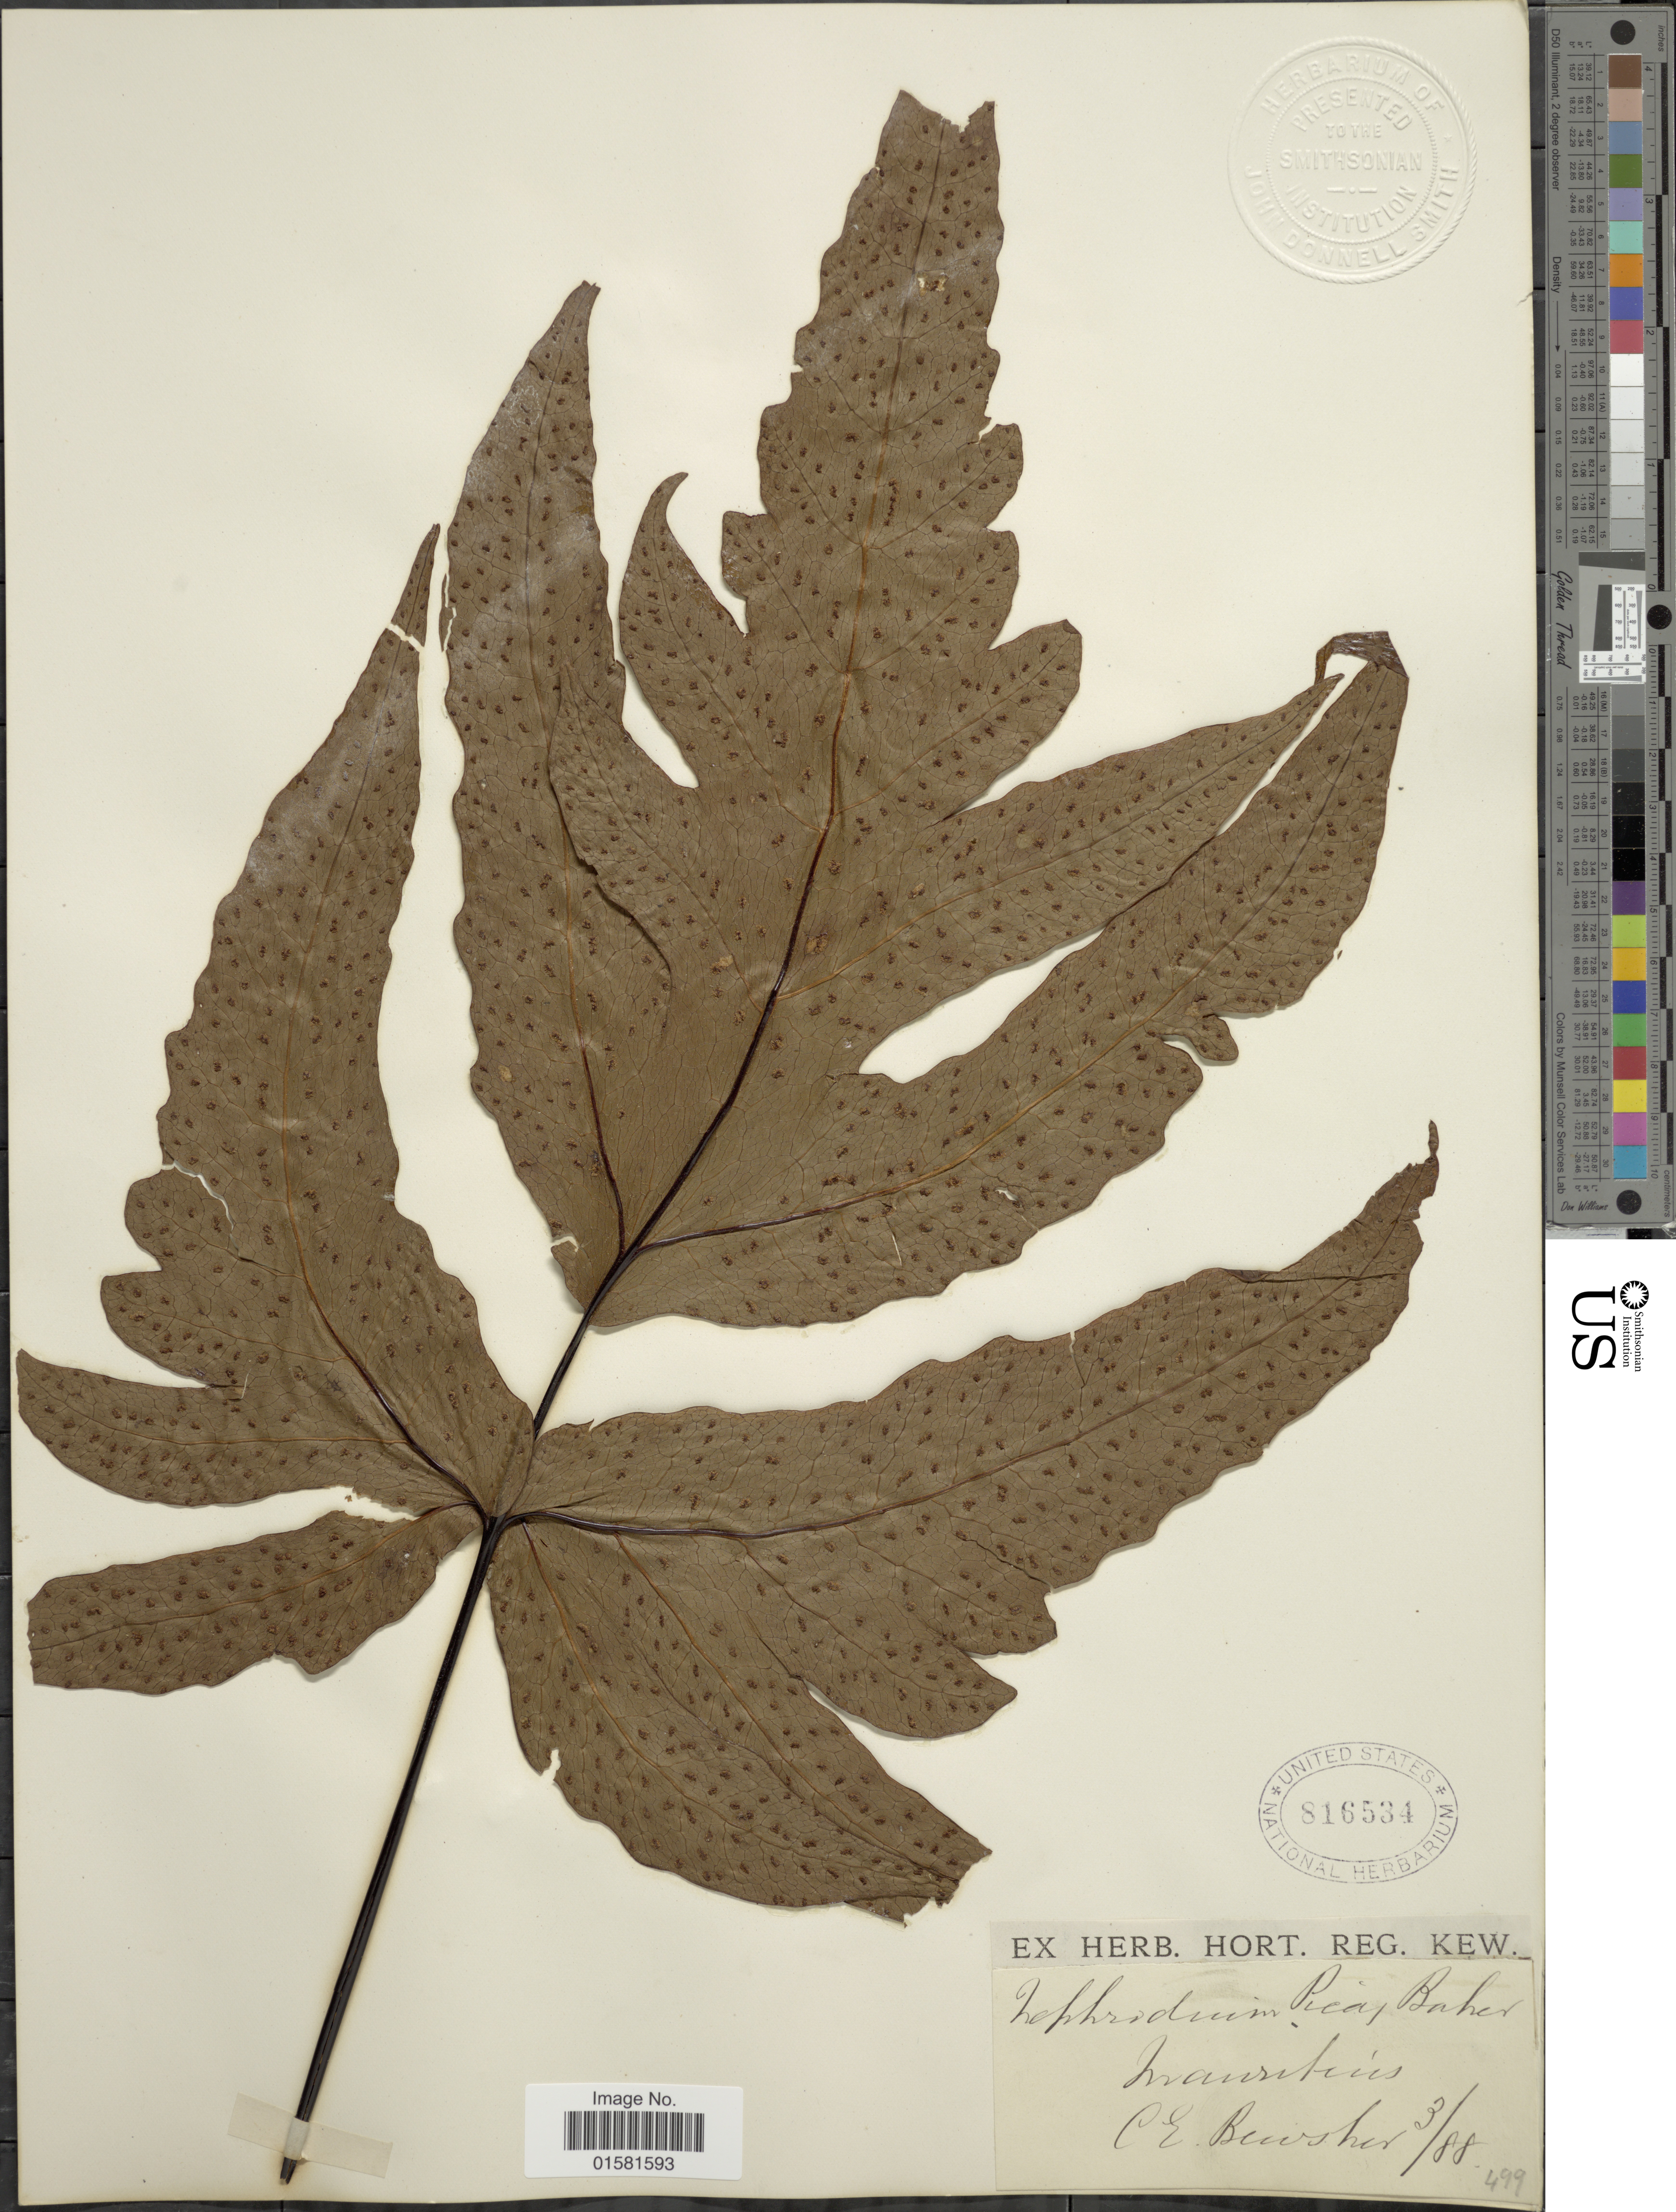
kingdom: Plantae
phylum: Tracheophyta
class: Polypodiopsida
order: Polypodiales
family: Tectariaceae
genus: Tectaria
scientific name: Tectaria pica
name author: (L. f.) C. Chr.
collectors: C. Bewsher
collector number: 499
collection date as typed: Transcribed d/m/y: /3/88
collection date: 1888-03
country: Mauritius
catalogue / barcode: US 816534